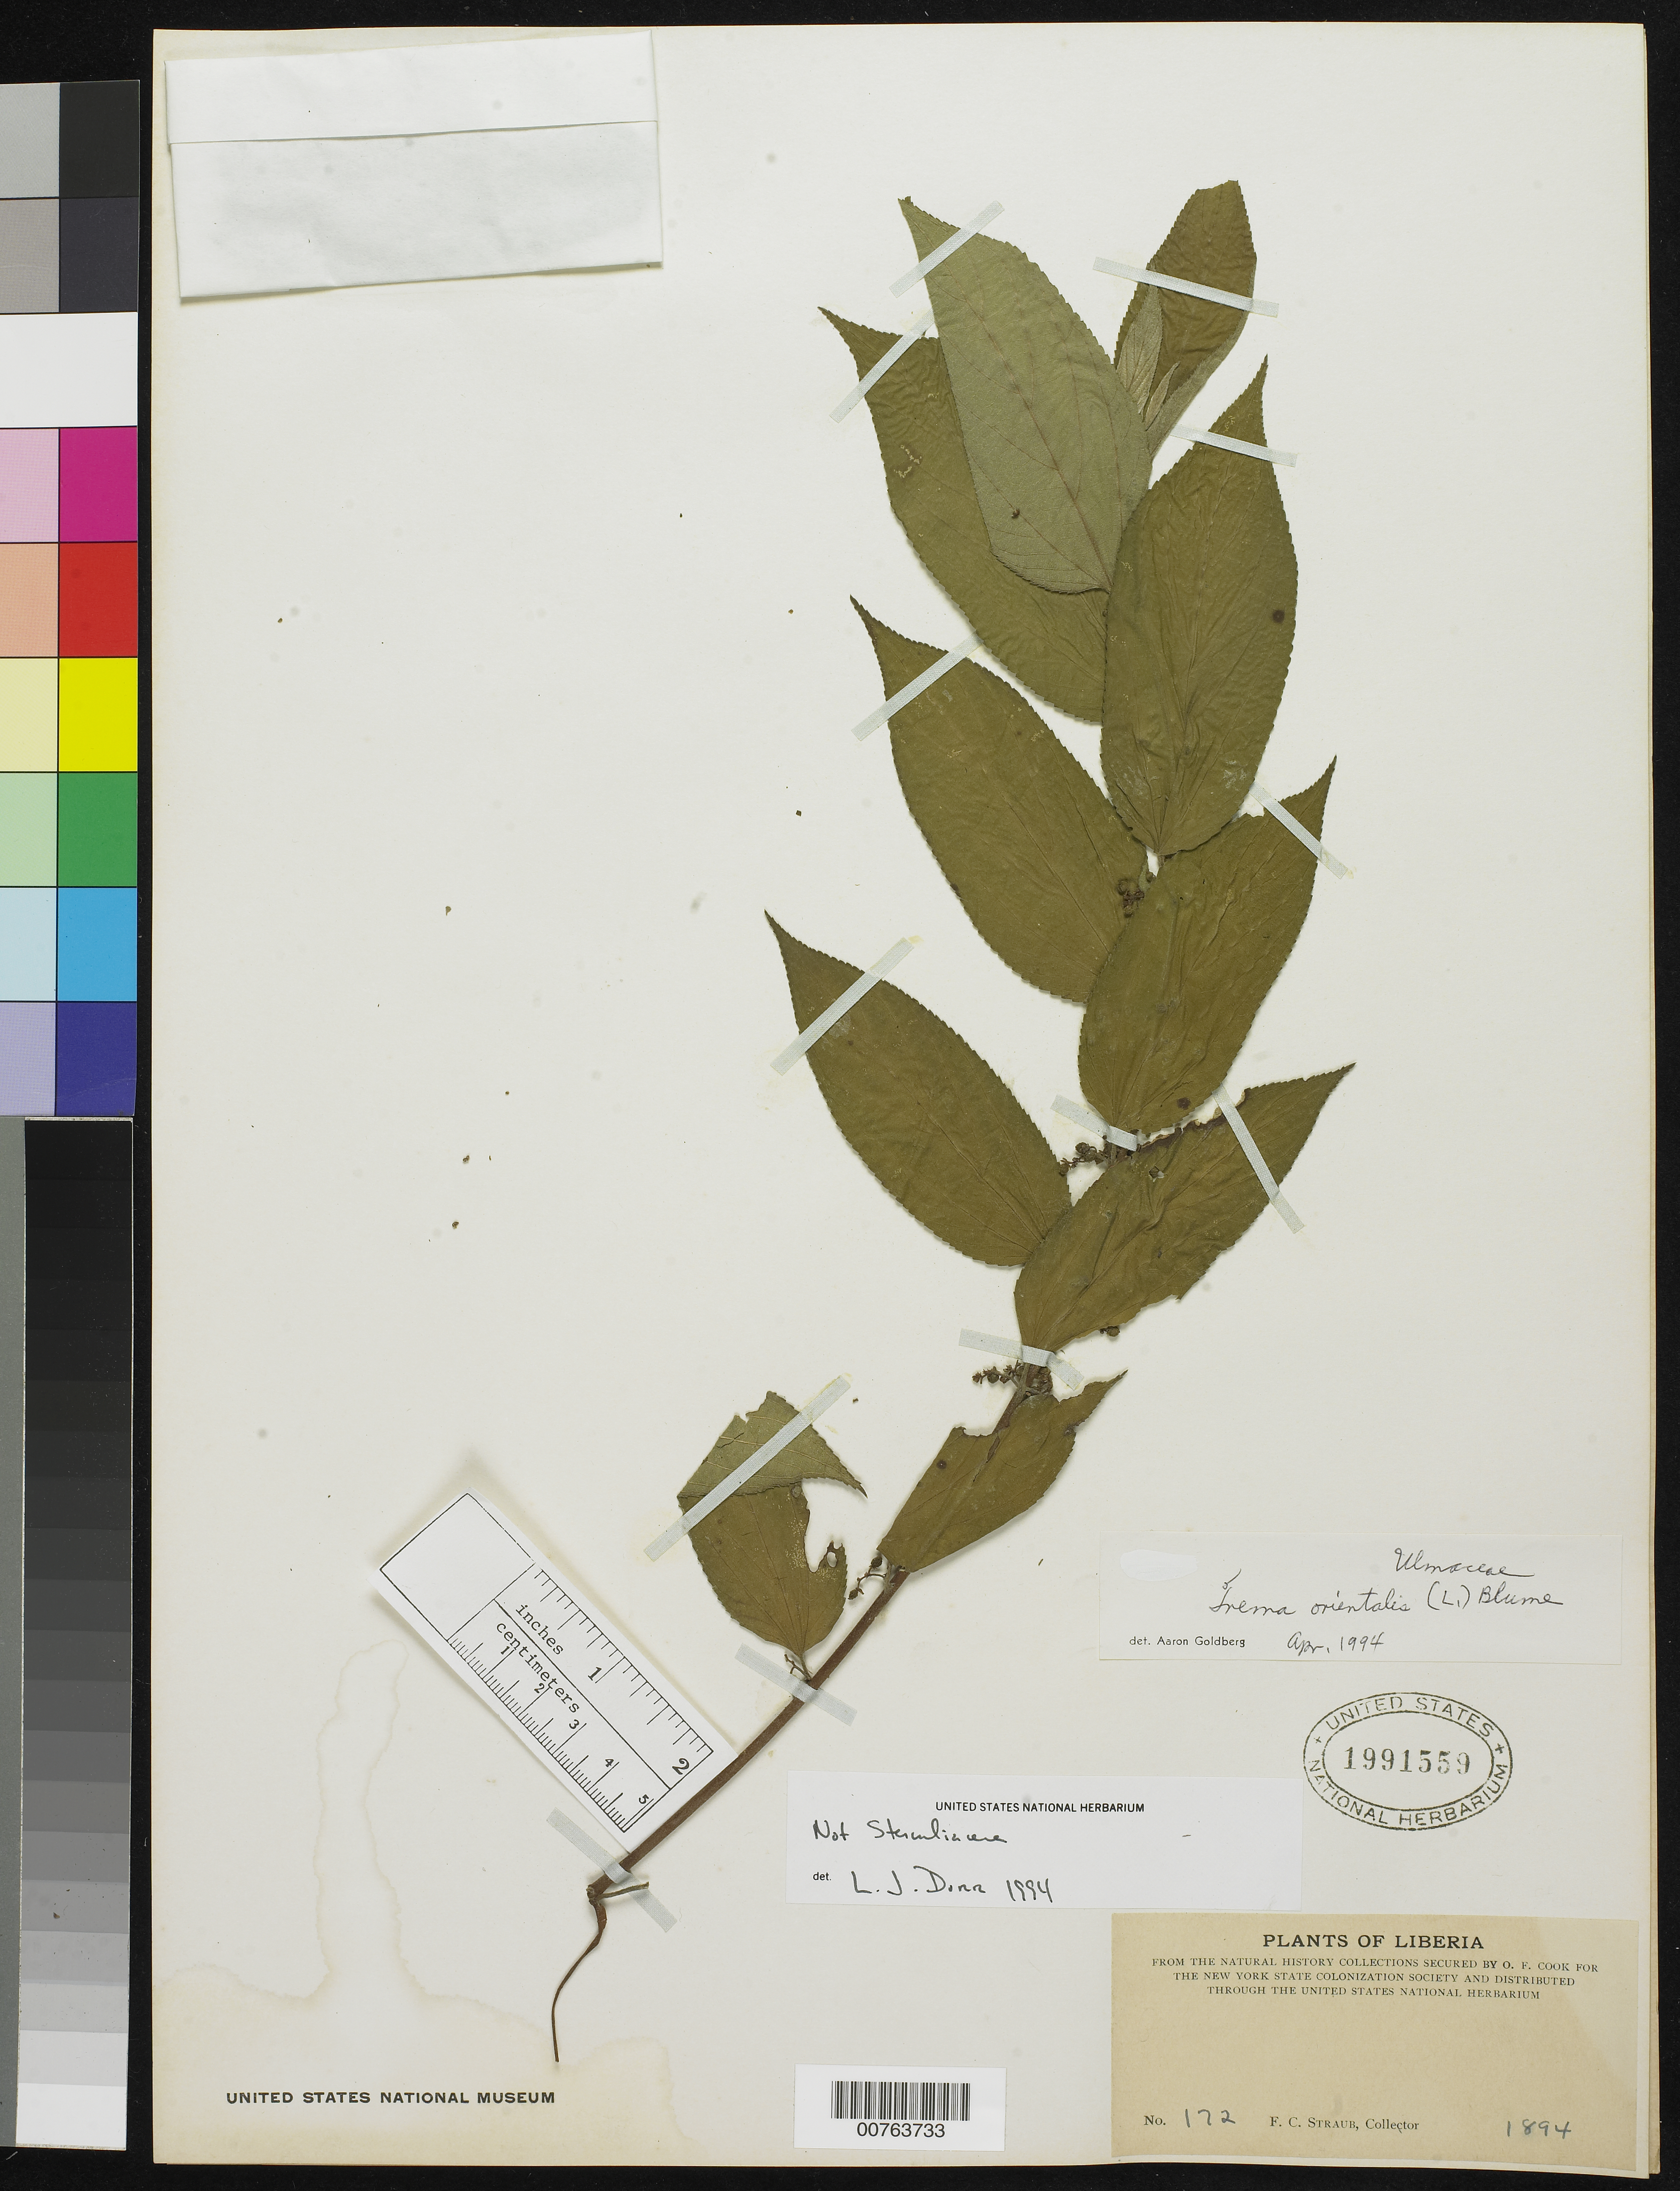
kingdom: Plantae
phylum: Tracheophyta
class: Magnoliopsida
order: Rosales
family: Cannabaceae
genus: Trema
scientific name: Trema orientale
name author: (L.) Blume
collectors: F. Straub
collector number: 172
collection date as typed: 1894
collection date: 1894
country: Liberia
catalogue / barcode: US 1991559